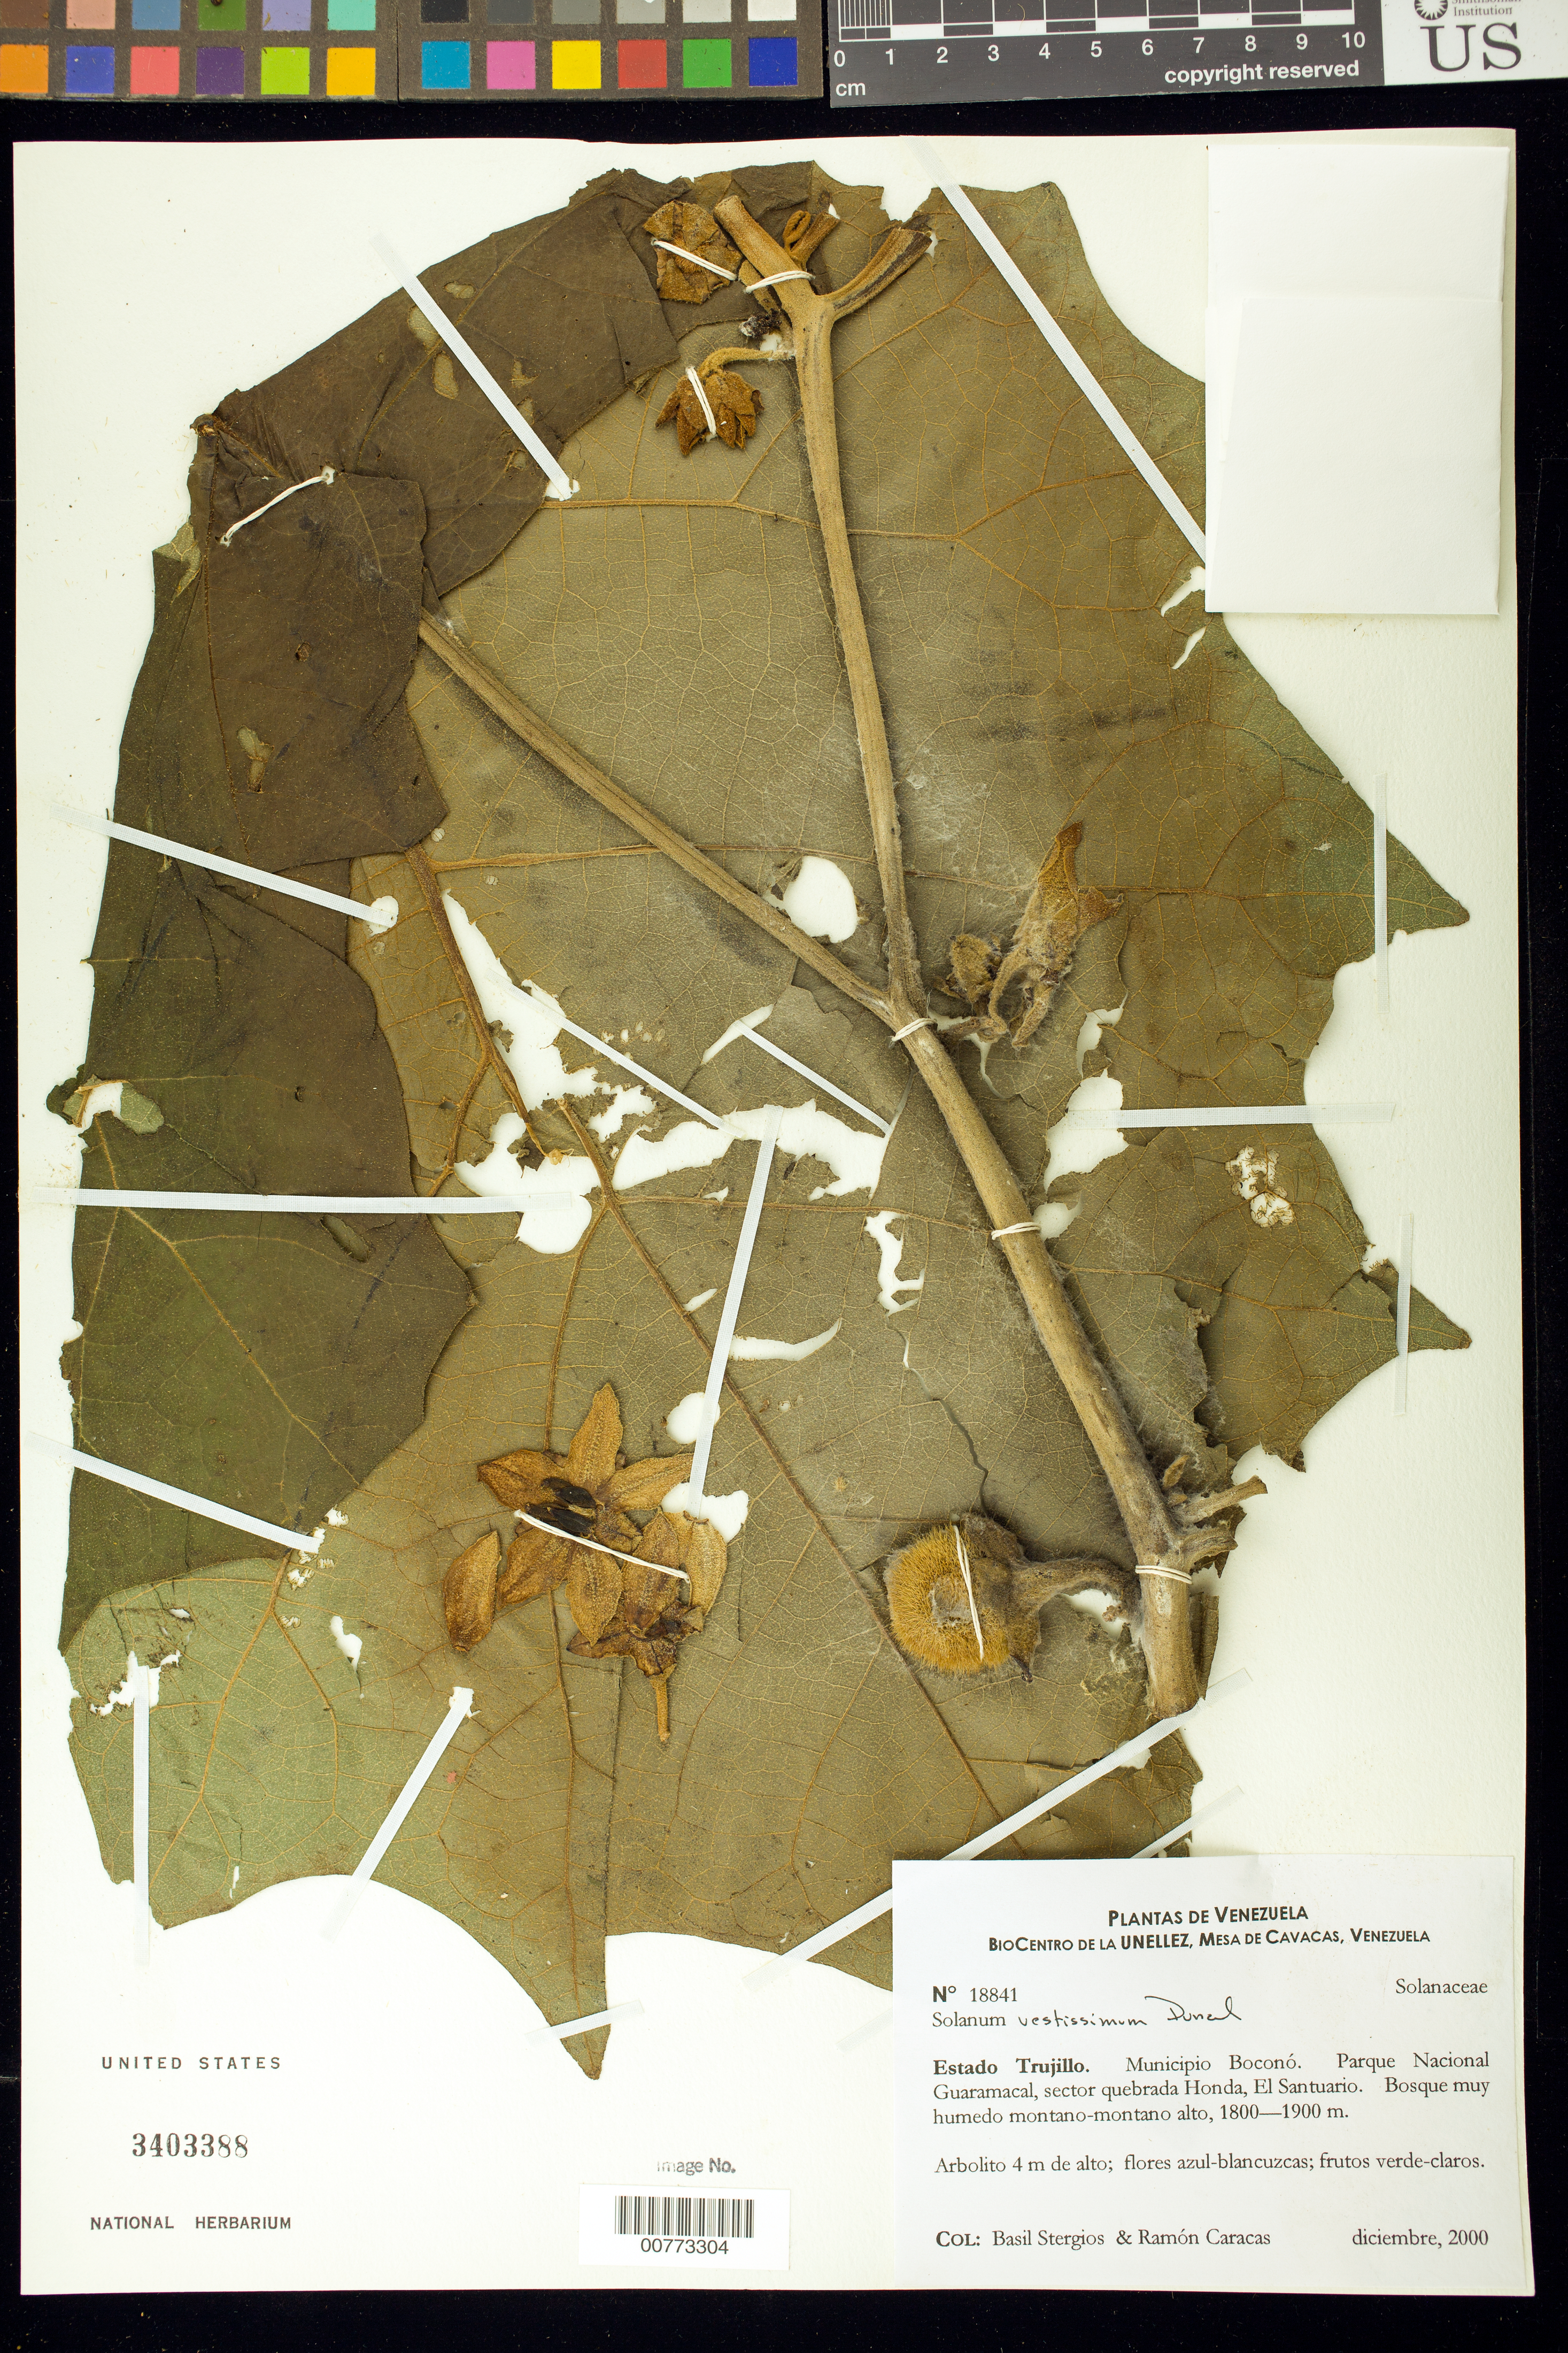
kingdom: Plantae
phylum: Tracheophyta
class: Magnoliopsida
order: Solanales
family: Solanaceae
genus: Solanum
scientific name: Solanum vestissimum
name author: Dunal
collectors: B. G. Stergios & R. Caracas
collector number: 18841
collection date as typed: Dec 2000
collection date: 2000-12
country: Venezuela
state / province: Trujillo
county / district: Boconó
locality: Parque Nacional Guaramacal, quebrada Honda, El Santuario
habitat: Bosque muy humedo montano-montano alto.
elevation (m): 1800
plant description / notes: PORT, US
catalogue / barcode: US 3403388